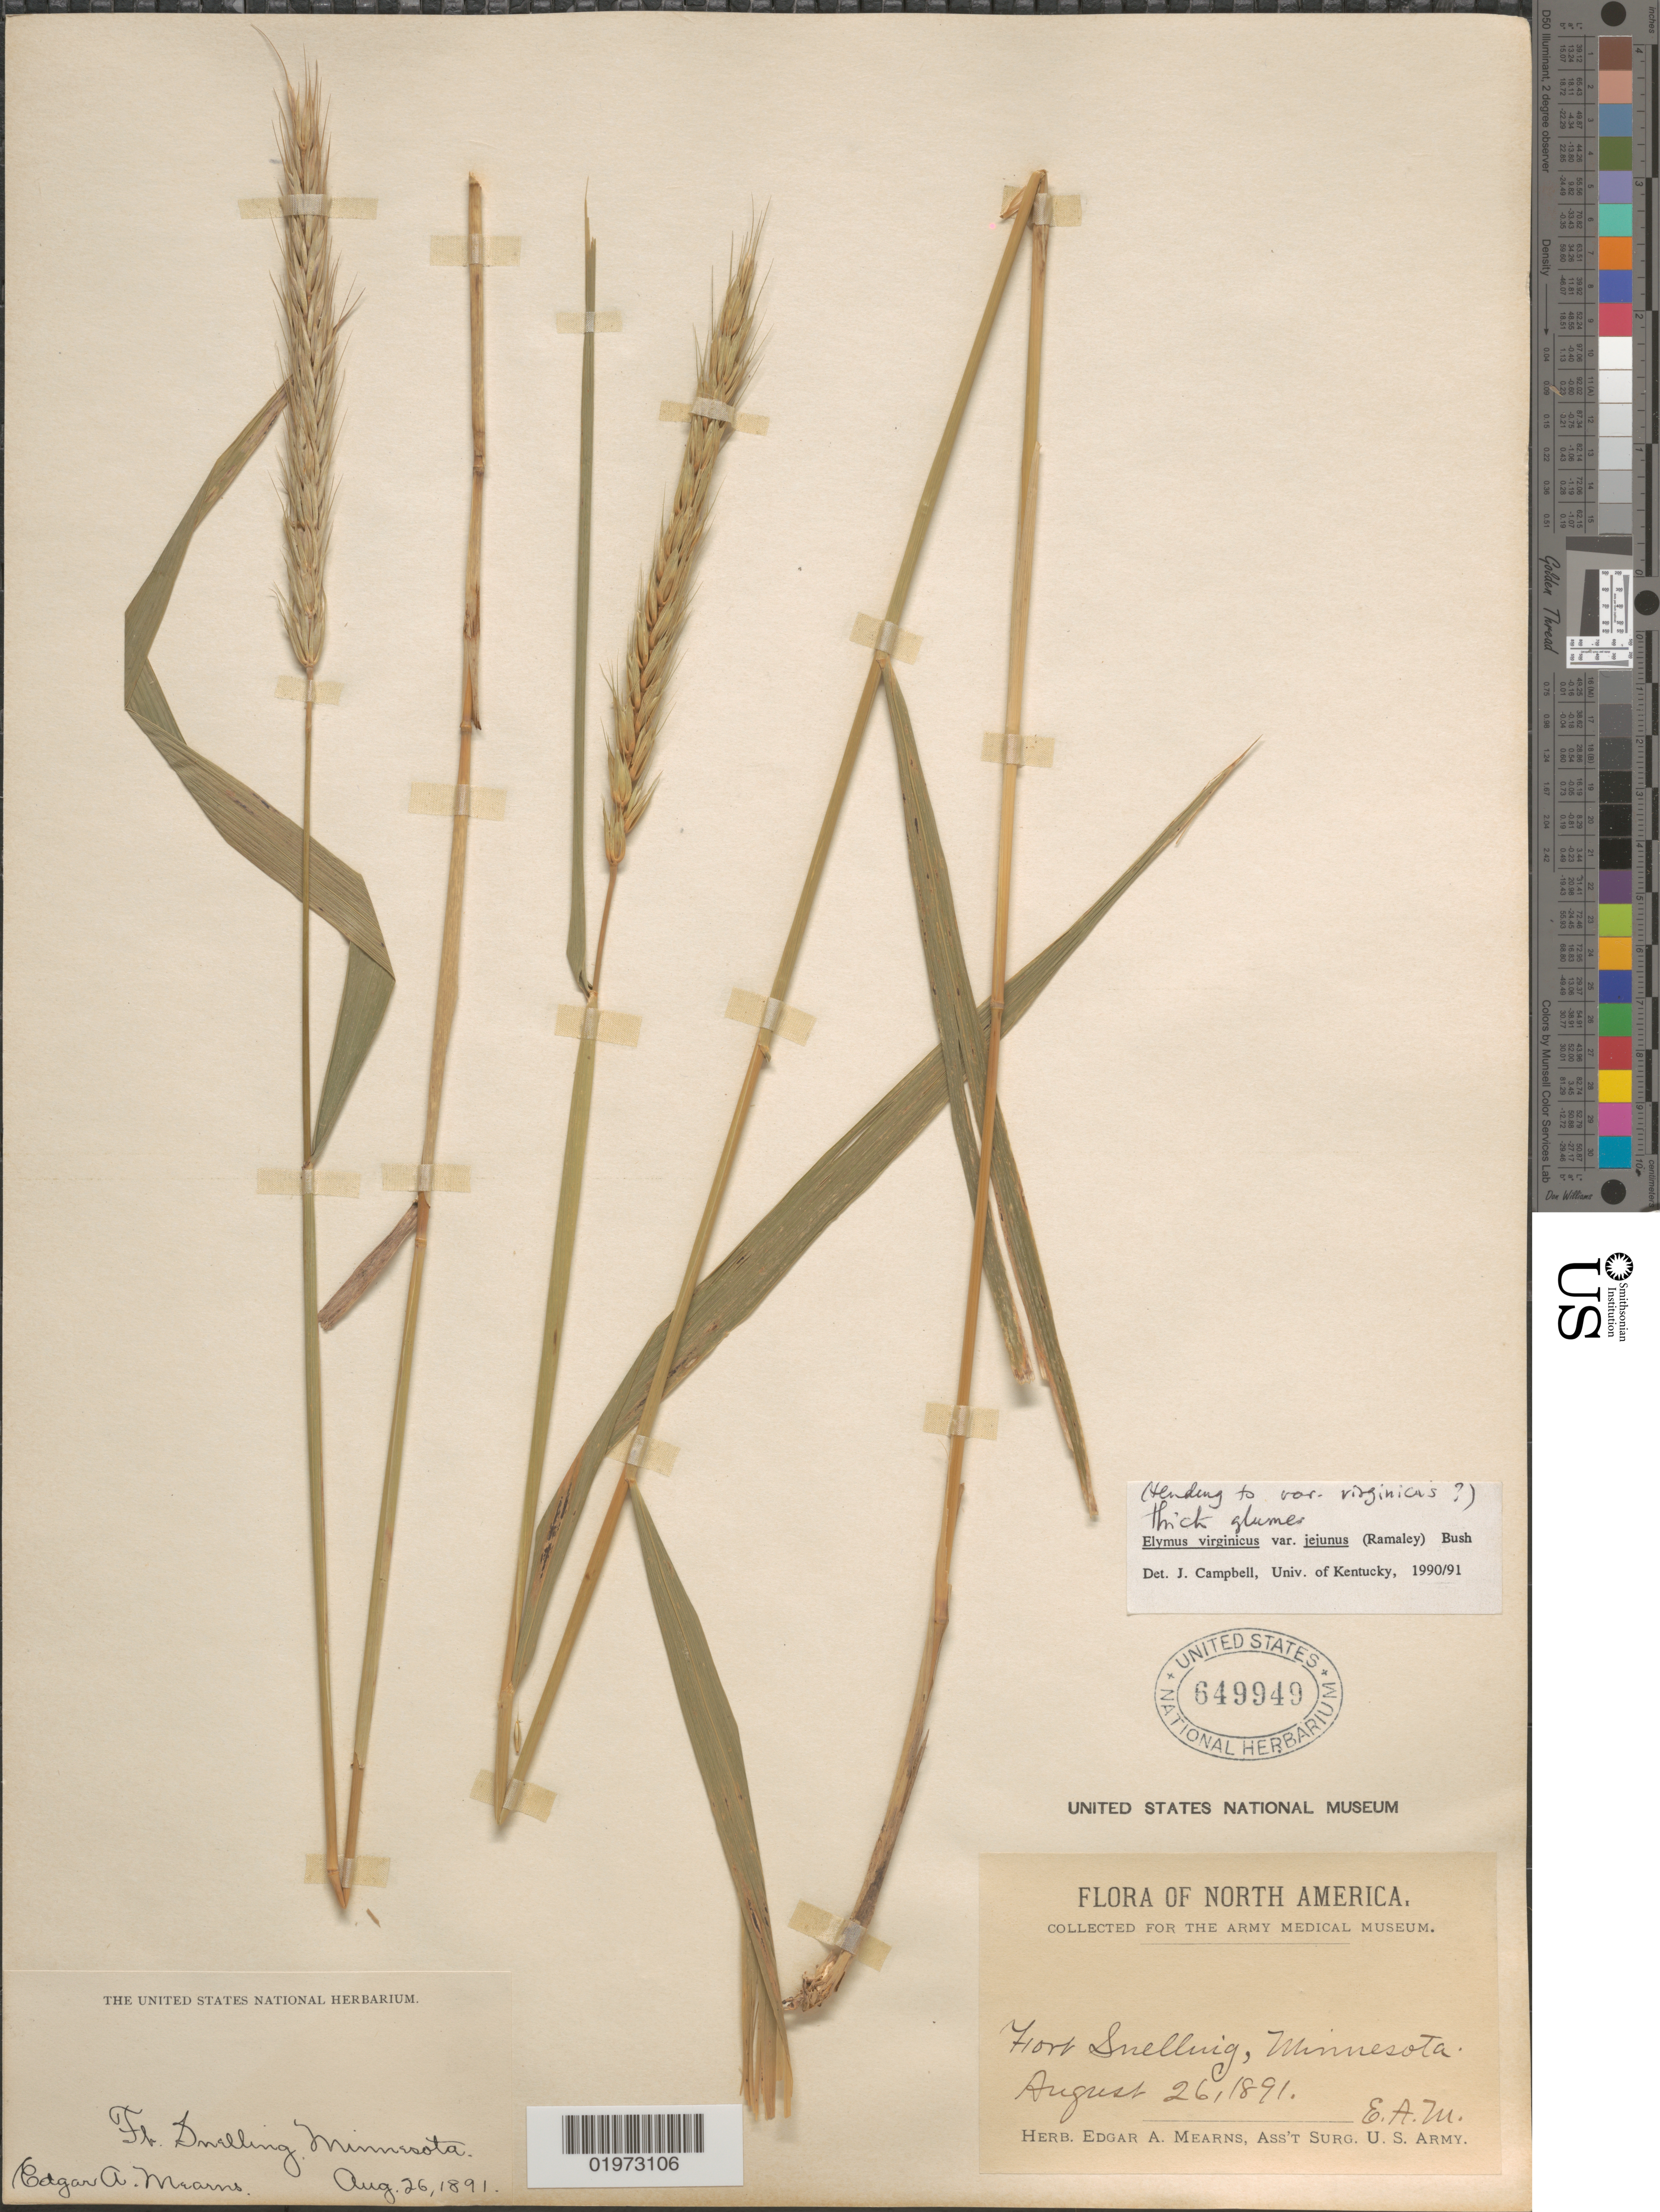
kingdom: Plantae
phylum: Tracheophyta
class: Liliopsida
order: Poales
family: Poaceae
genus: Elymus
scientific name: Elymus virginicus var. virginicus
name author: L.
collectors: E. A. Mearns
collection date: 1891-08-26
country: United States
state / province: Minnesota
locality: North America. Ft. Snelling.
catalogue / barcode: US 649949